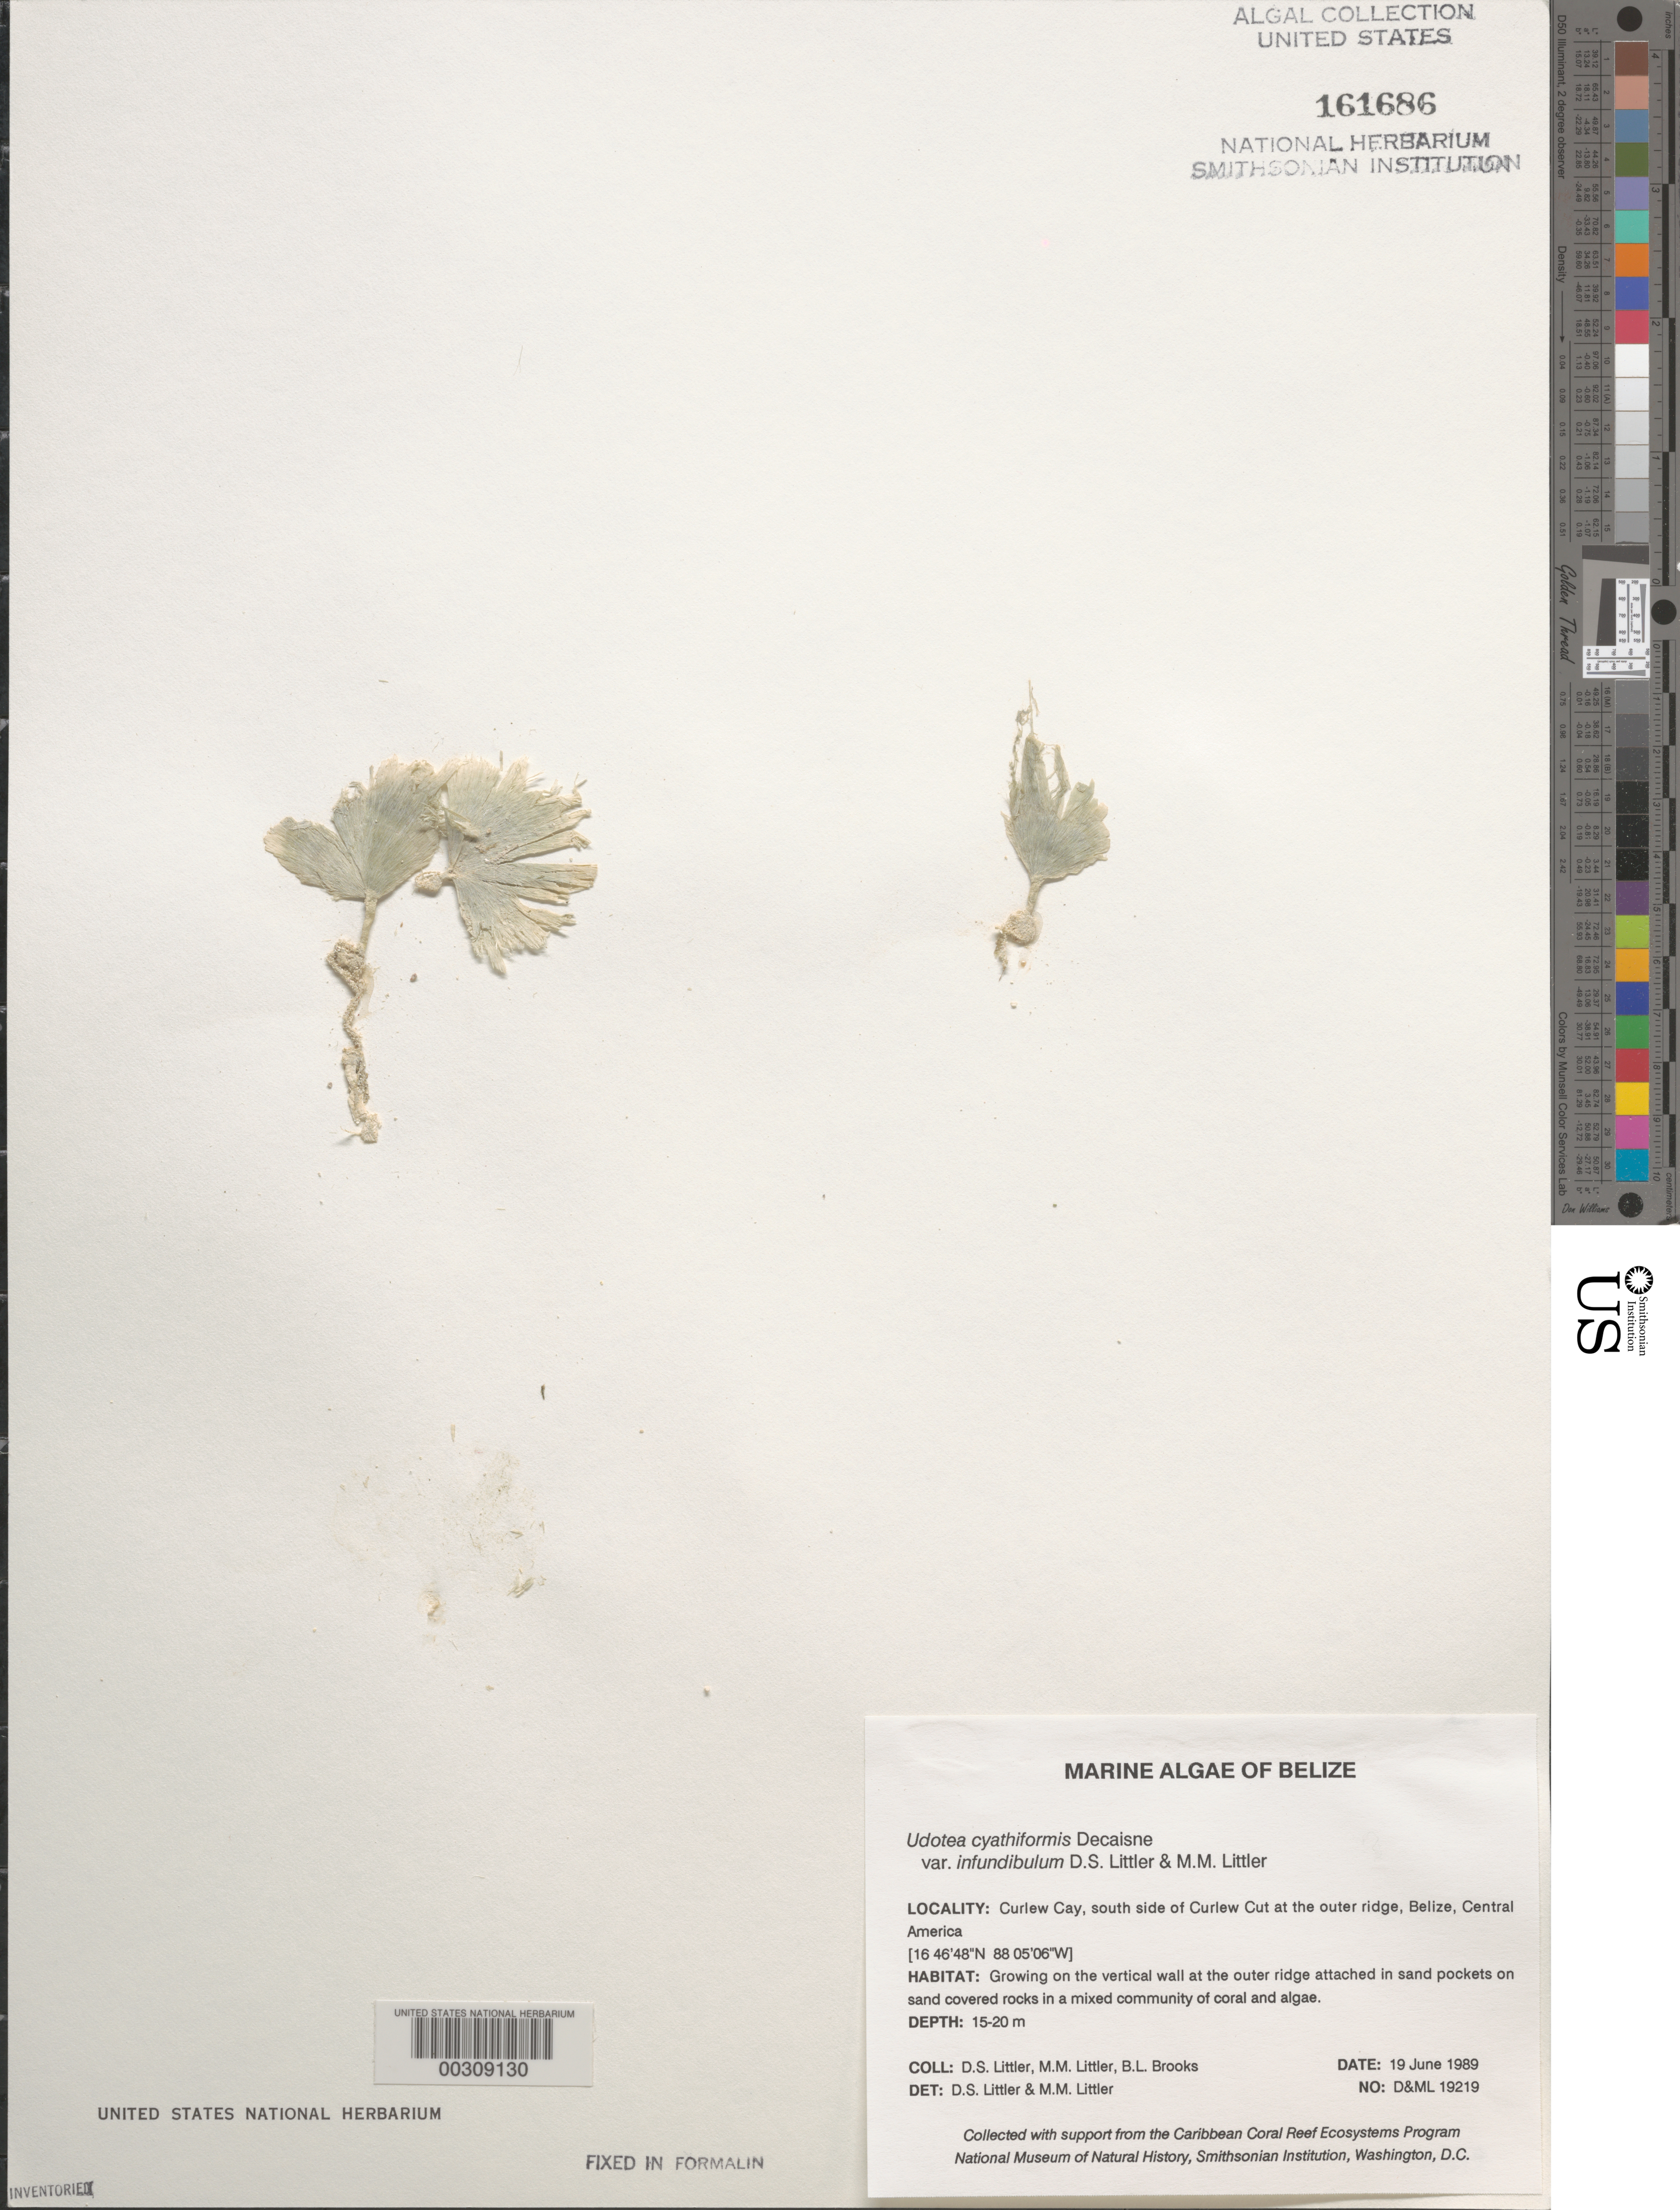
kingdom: Plantae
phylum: Chlorophyta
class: Ulvophyceae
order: Bryopsidales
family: Udoteaceae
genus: Udotea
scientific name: Udotea cyathiformis var. infundibulum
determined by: Littler, D. S.; Littler, M. M.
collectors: D. S. Littler, M. M. Littler & B. Brooks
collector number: D&ML 19219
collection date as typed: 19 Jun 1989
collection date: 1989-06-19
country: Belize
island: Curlew Cay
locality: South side of Curlew Cut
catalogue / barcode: US 161686